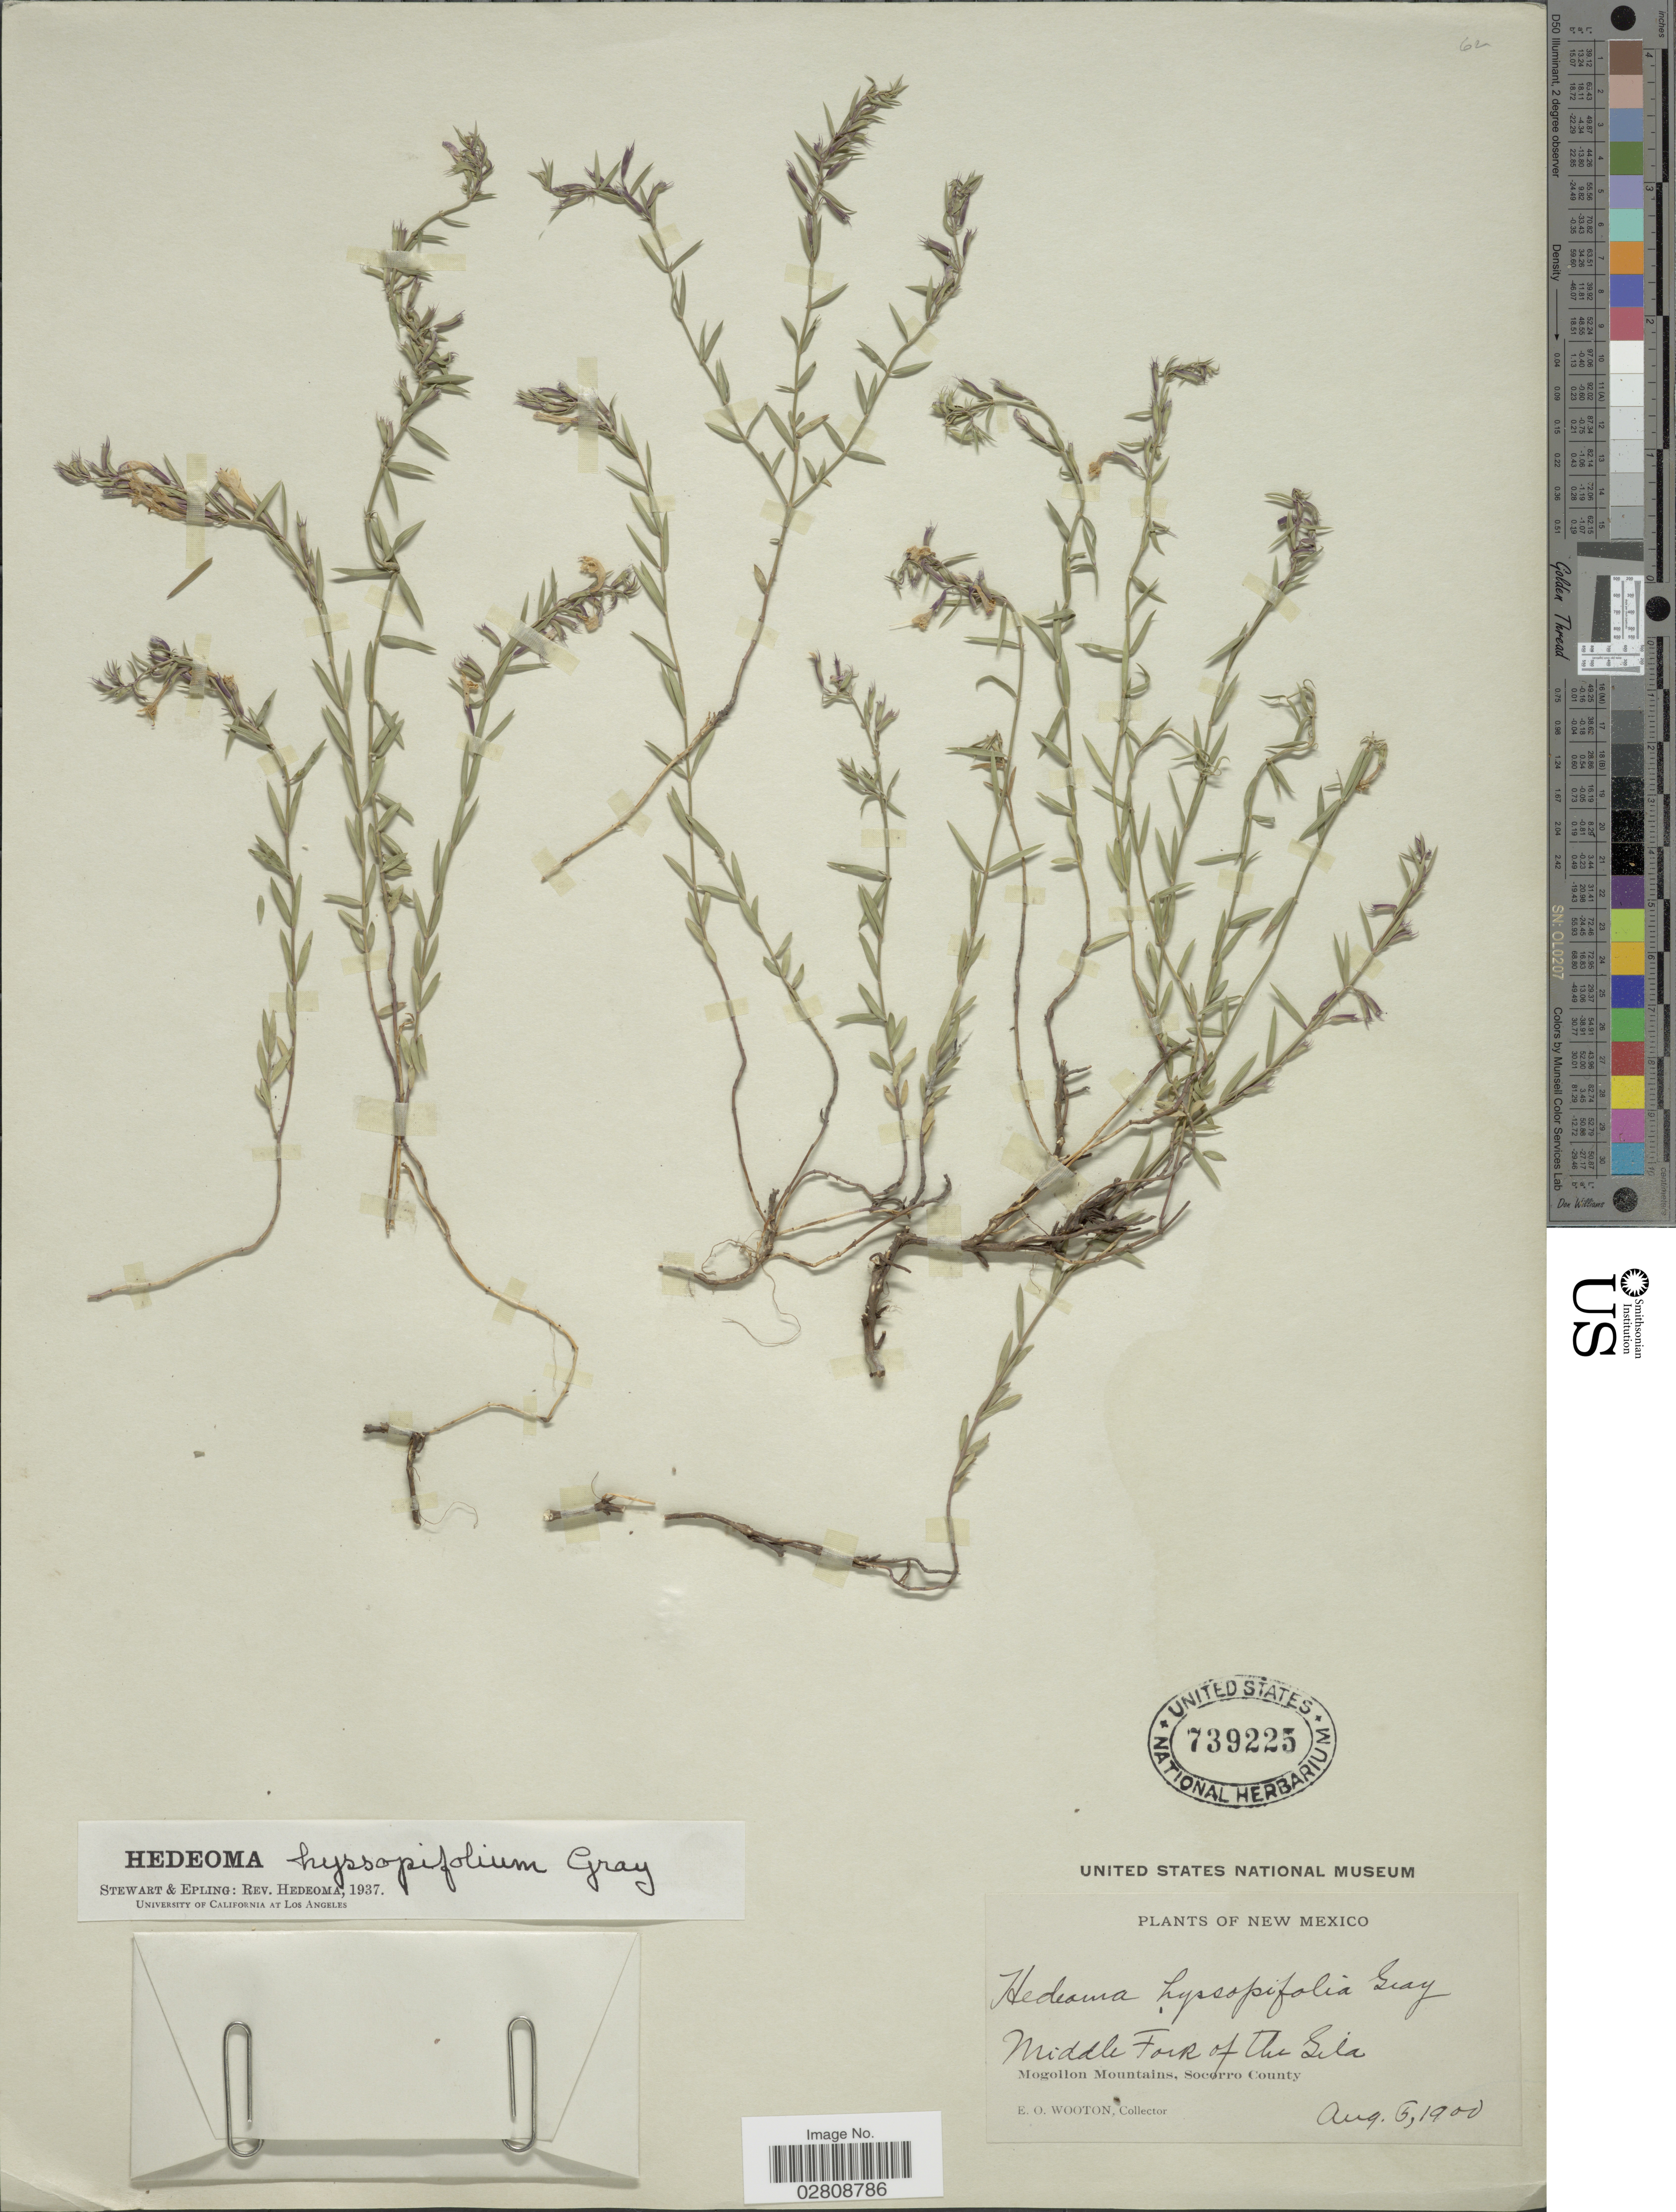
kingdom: Plantae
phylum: Tracheophyta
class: Magnoliopsida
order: Lamiales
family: Lamiaceae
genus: Hedeoma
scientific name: Hedeoma hyssopifolia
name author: A. Gray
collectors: E. O. Wooton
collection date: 1900-08-05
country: United States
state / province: New Mexico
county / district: Socorro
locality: Middle Fork of the Gila. Mogollon Mountains, Socorro County.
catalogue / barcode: US 739225